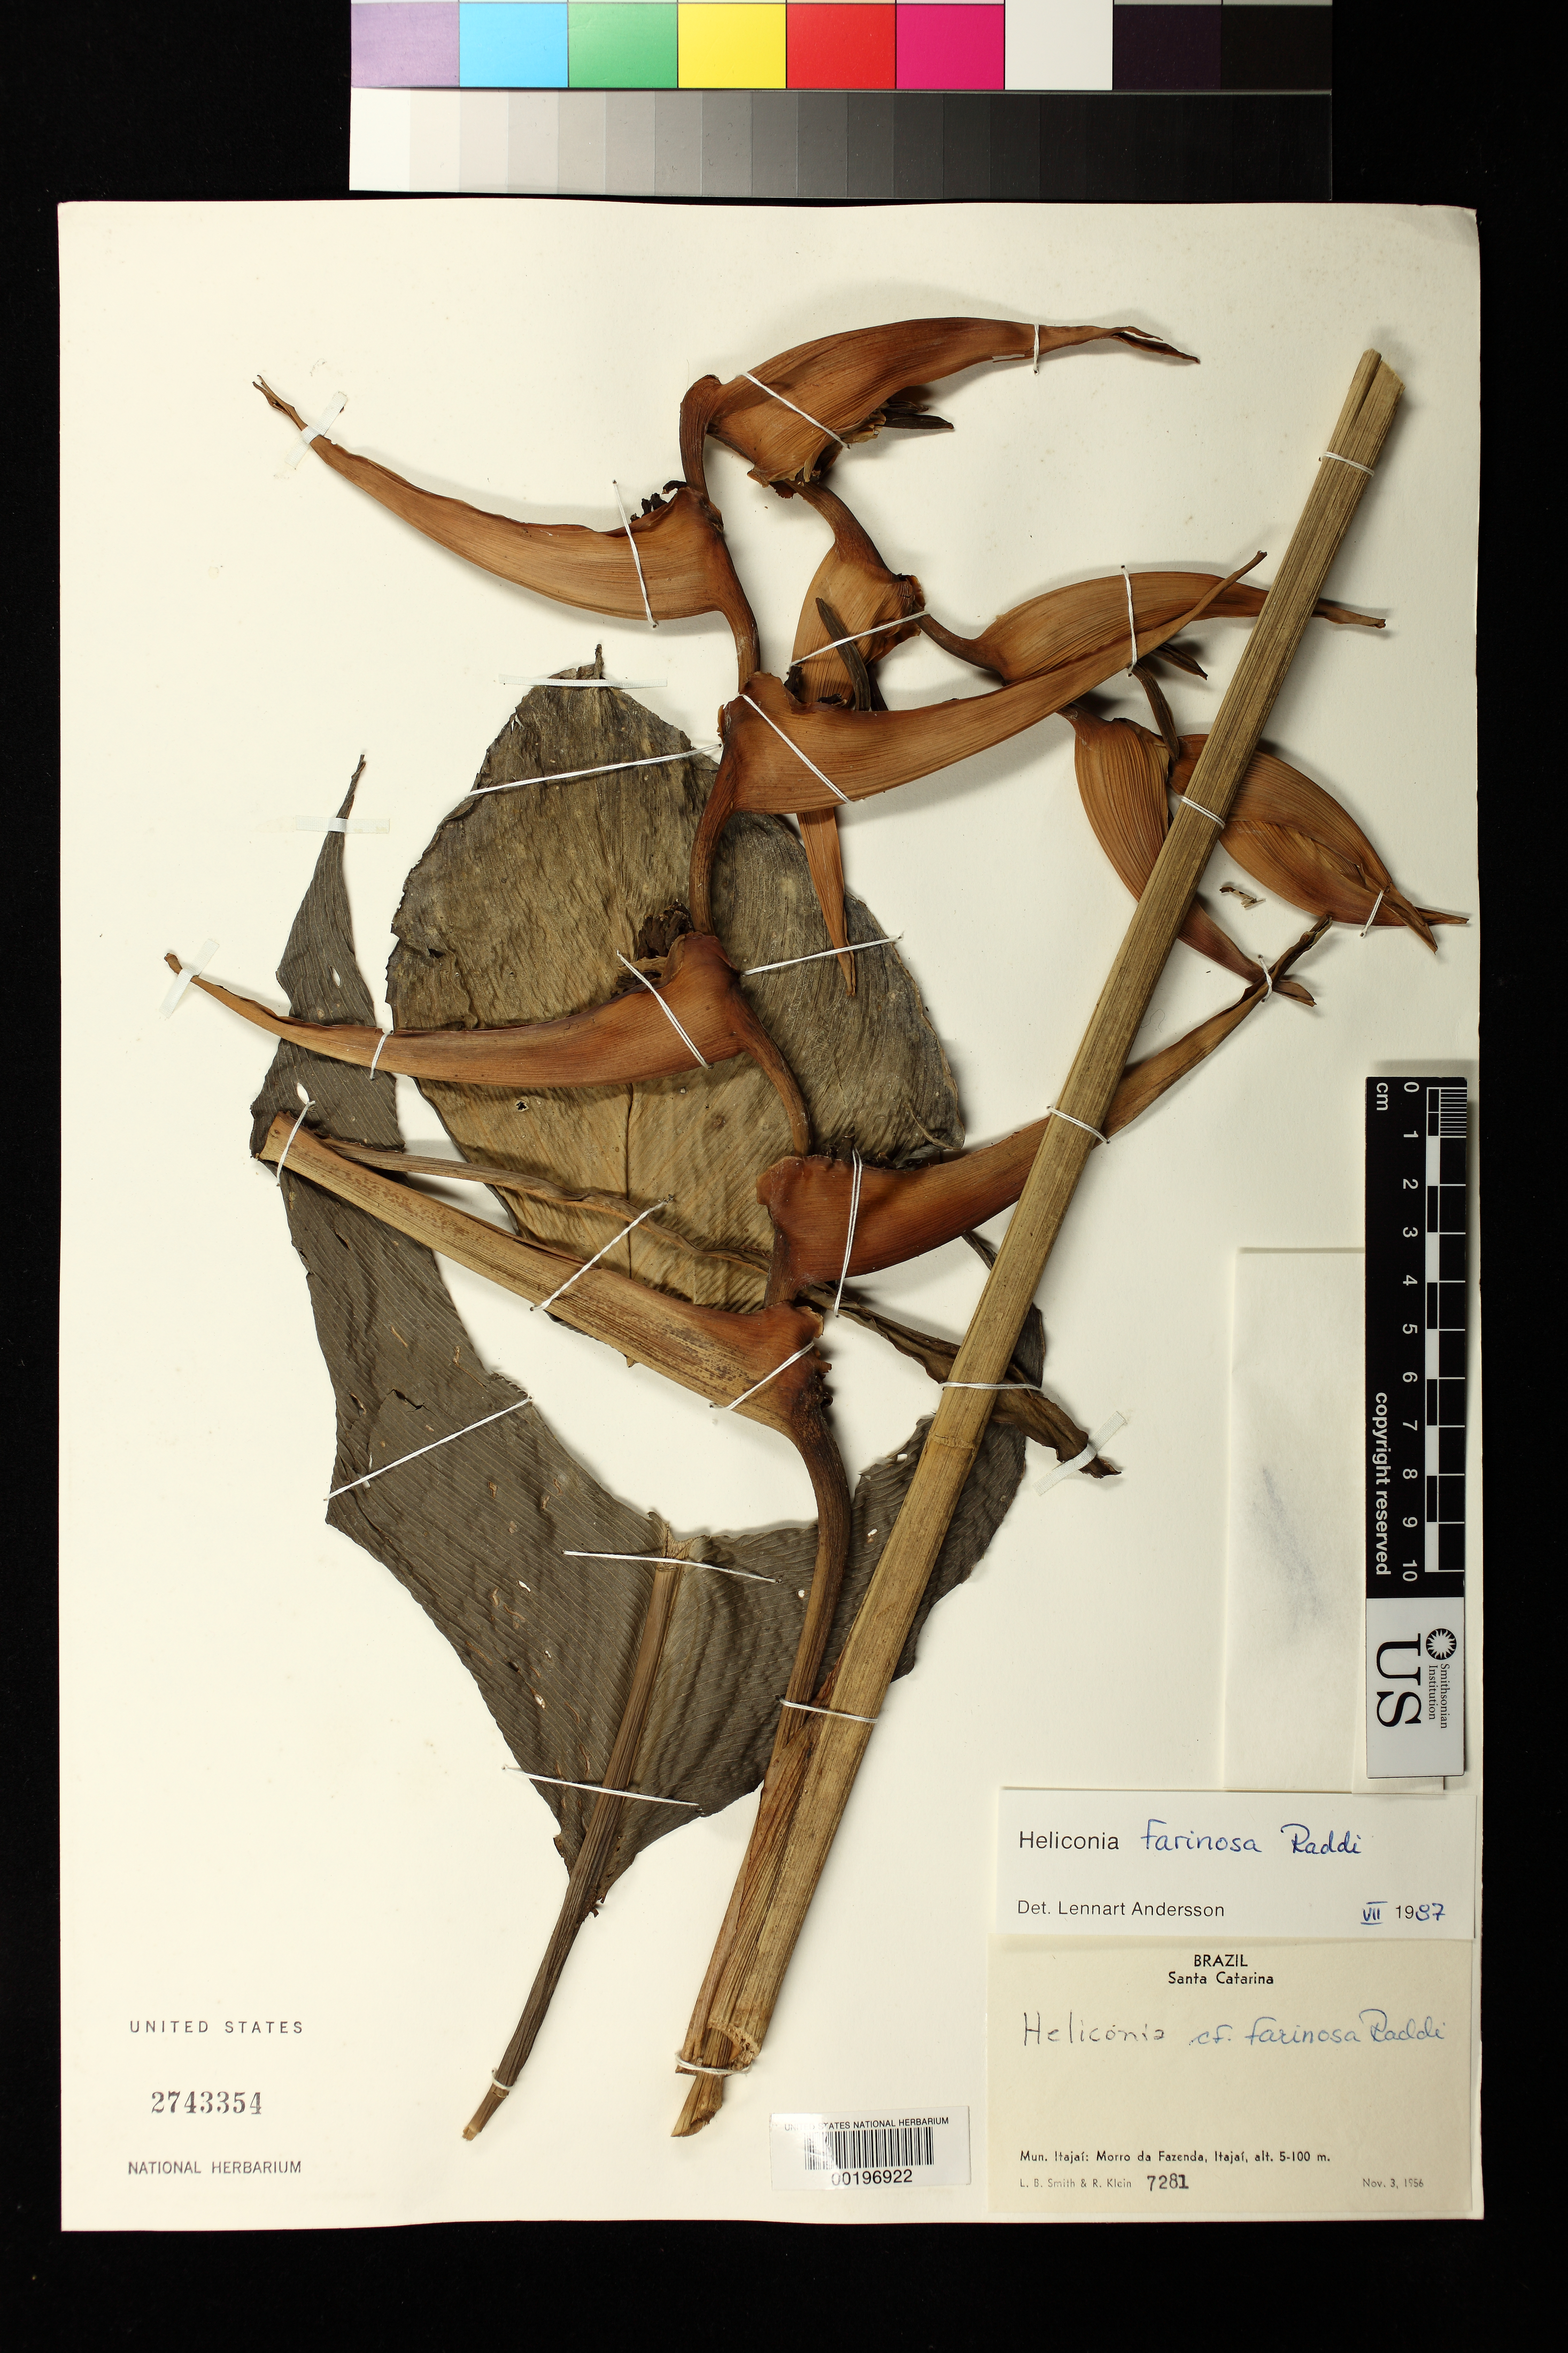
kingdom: Plantae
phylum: Tracheophyta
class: Liliopsida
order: Zingiberales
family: Heliconiaceae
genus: Heliconia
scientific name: Heliconia farinosa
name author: Raddi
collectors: L. Smith & R. M. Klein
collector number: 7281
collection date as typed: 03 Nov 1956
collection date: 1956-11-03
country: Brazil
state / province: Santa Catarina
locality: Mun. itajai: morro da fazenda, itajai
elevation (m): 5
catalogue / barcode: US 2743354